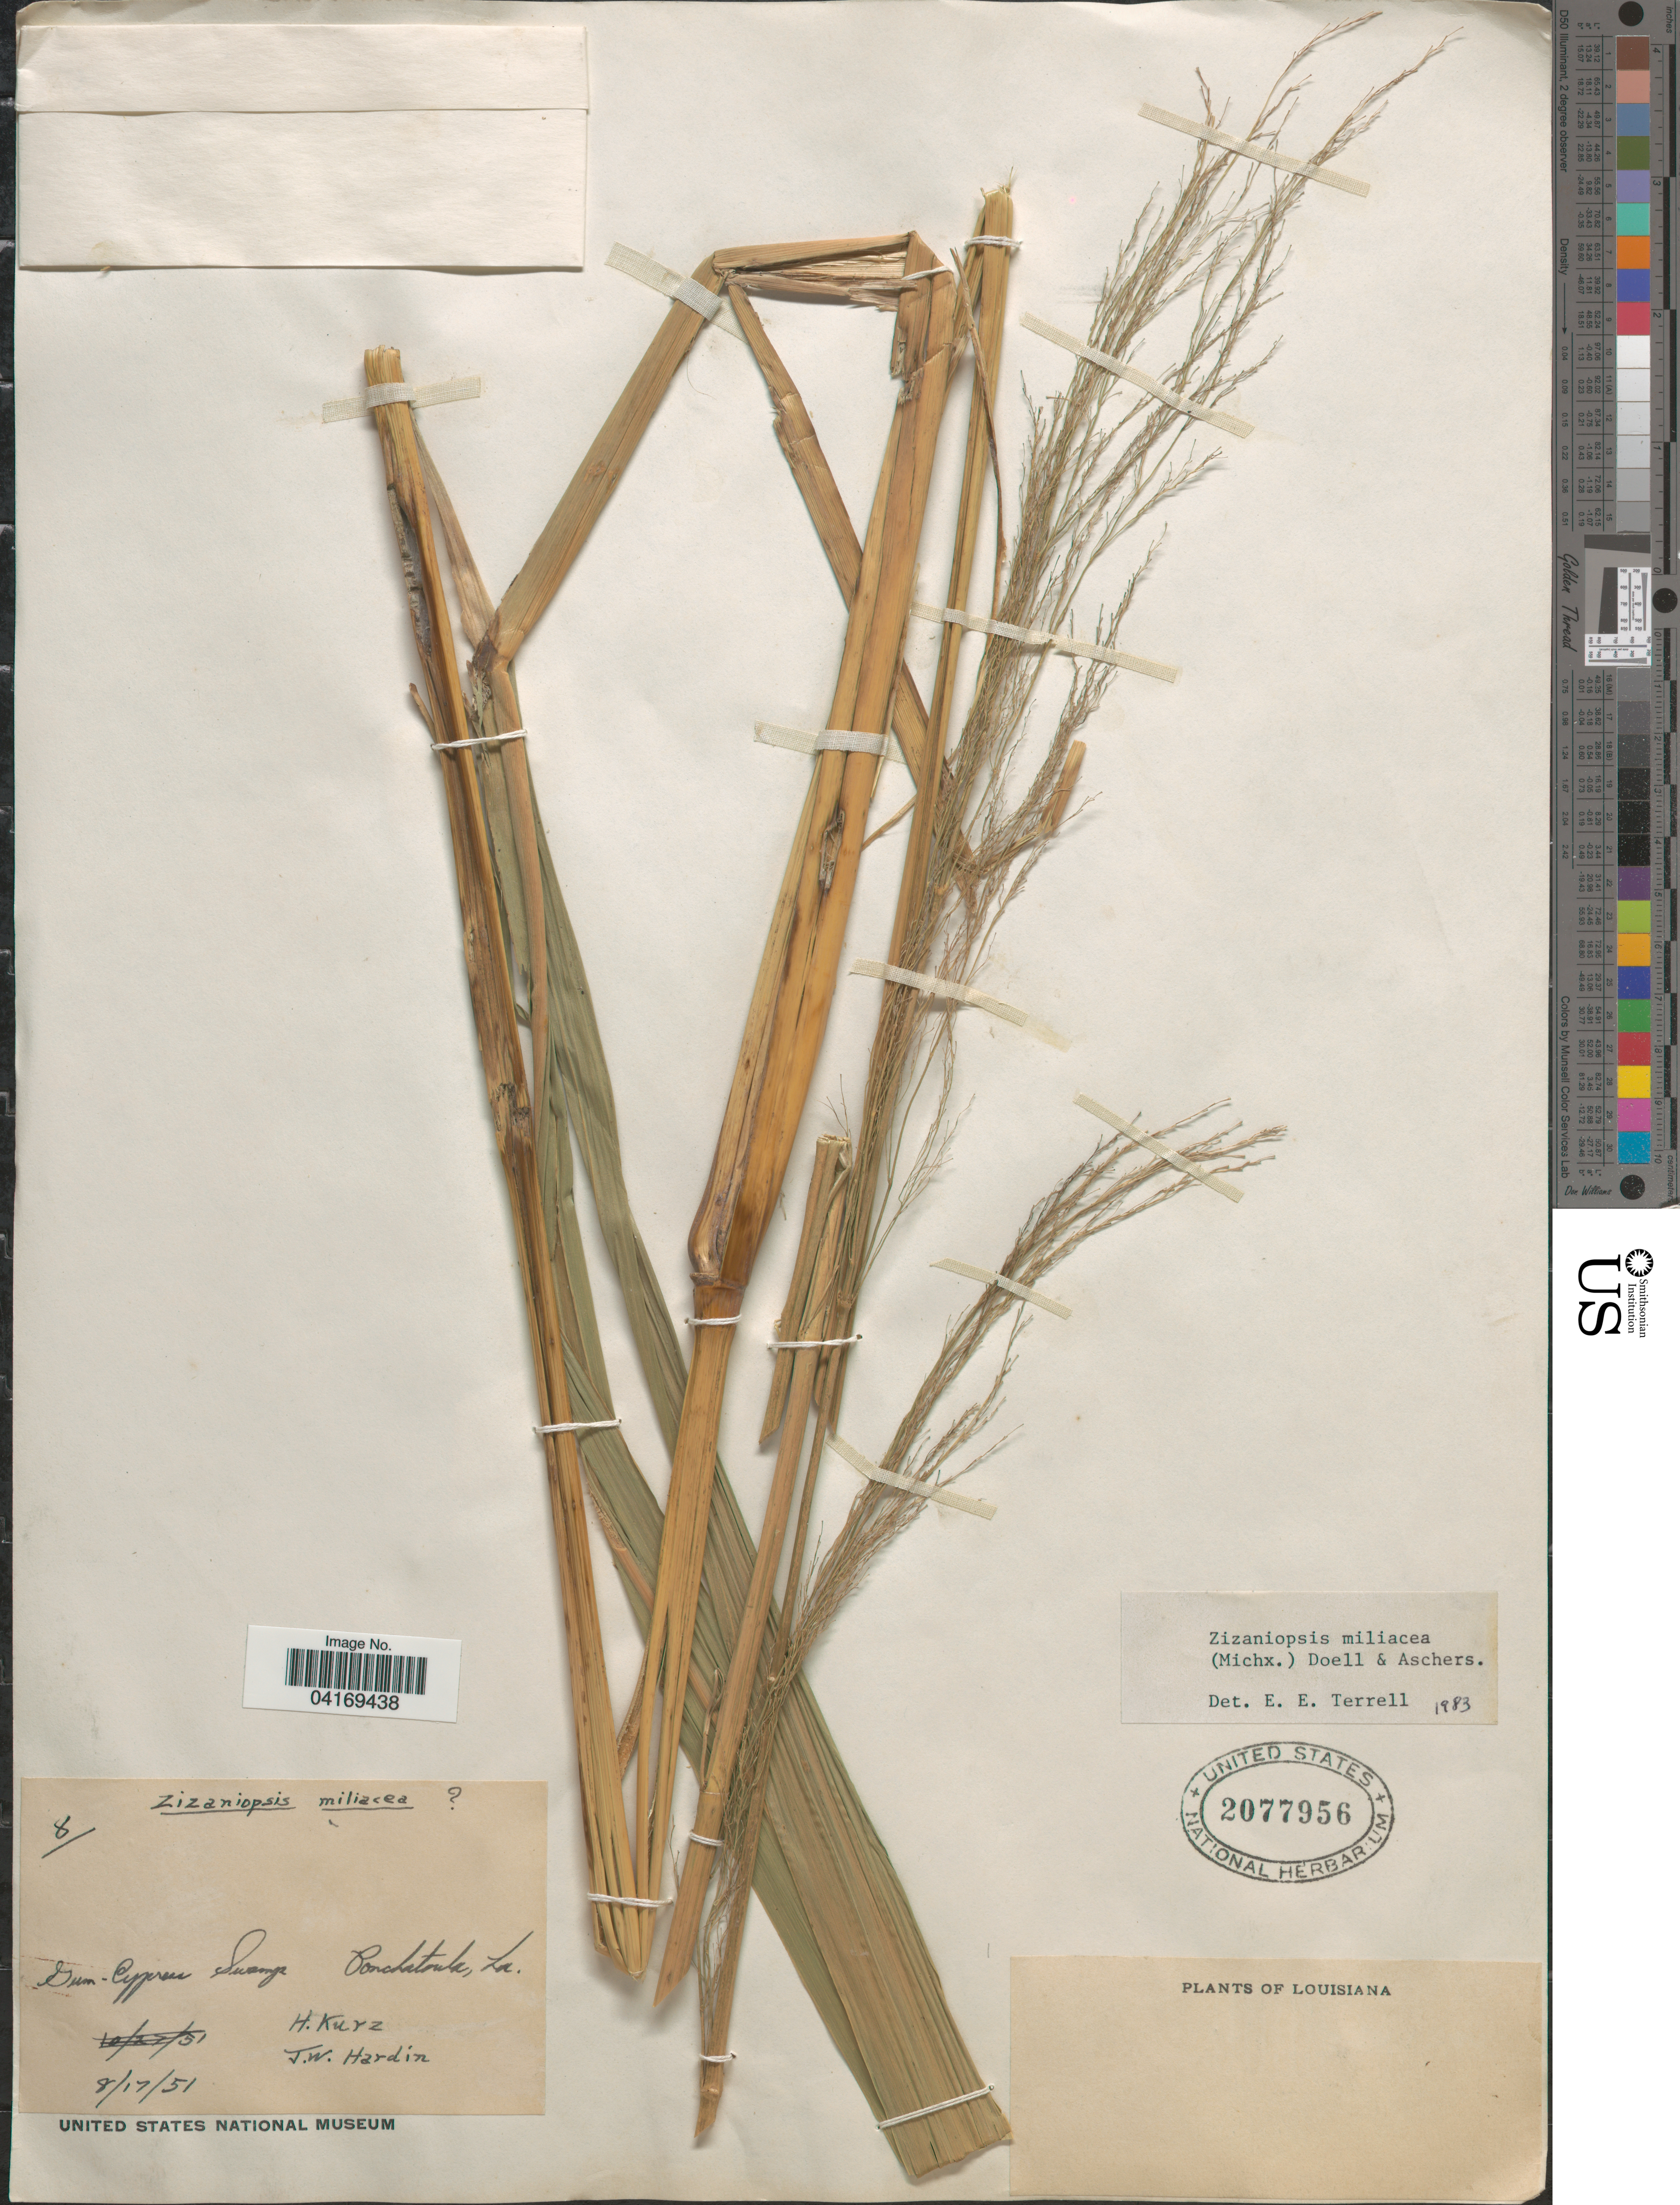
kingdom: Plantae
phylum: Tracheophyta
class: Liliopsida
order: Poales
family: Poaceae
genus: Zizaniopsis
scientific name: Zizaniopsis miliacea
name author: (Michx.) Döll & Asch.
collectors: H. Kurz & J. Hardin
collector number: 8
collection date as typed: Transcribed d/m/y: 17/8/51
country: United States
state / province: Louisiana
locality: Ponchetoula.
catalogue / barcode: US 2077956